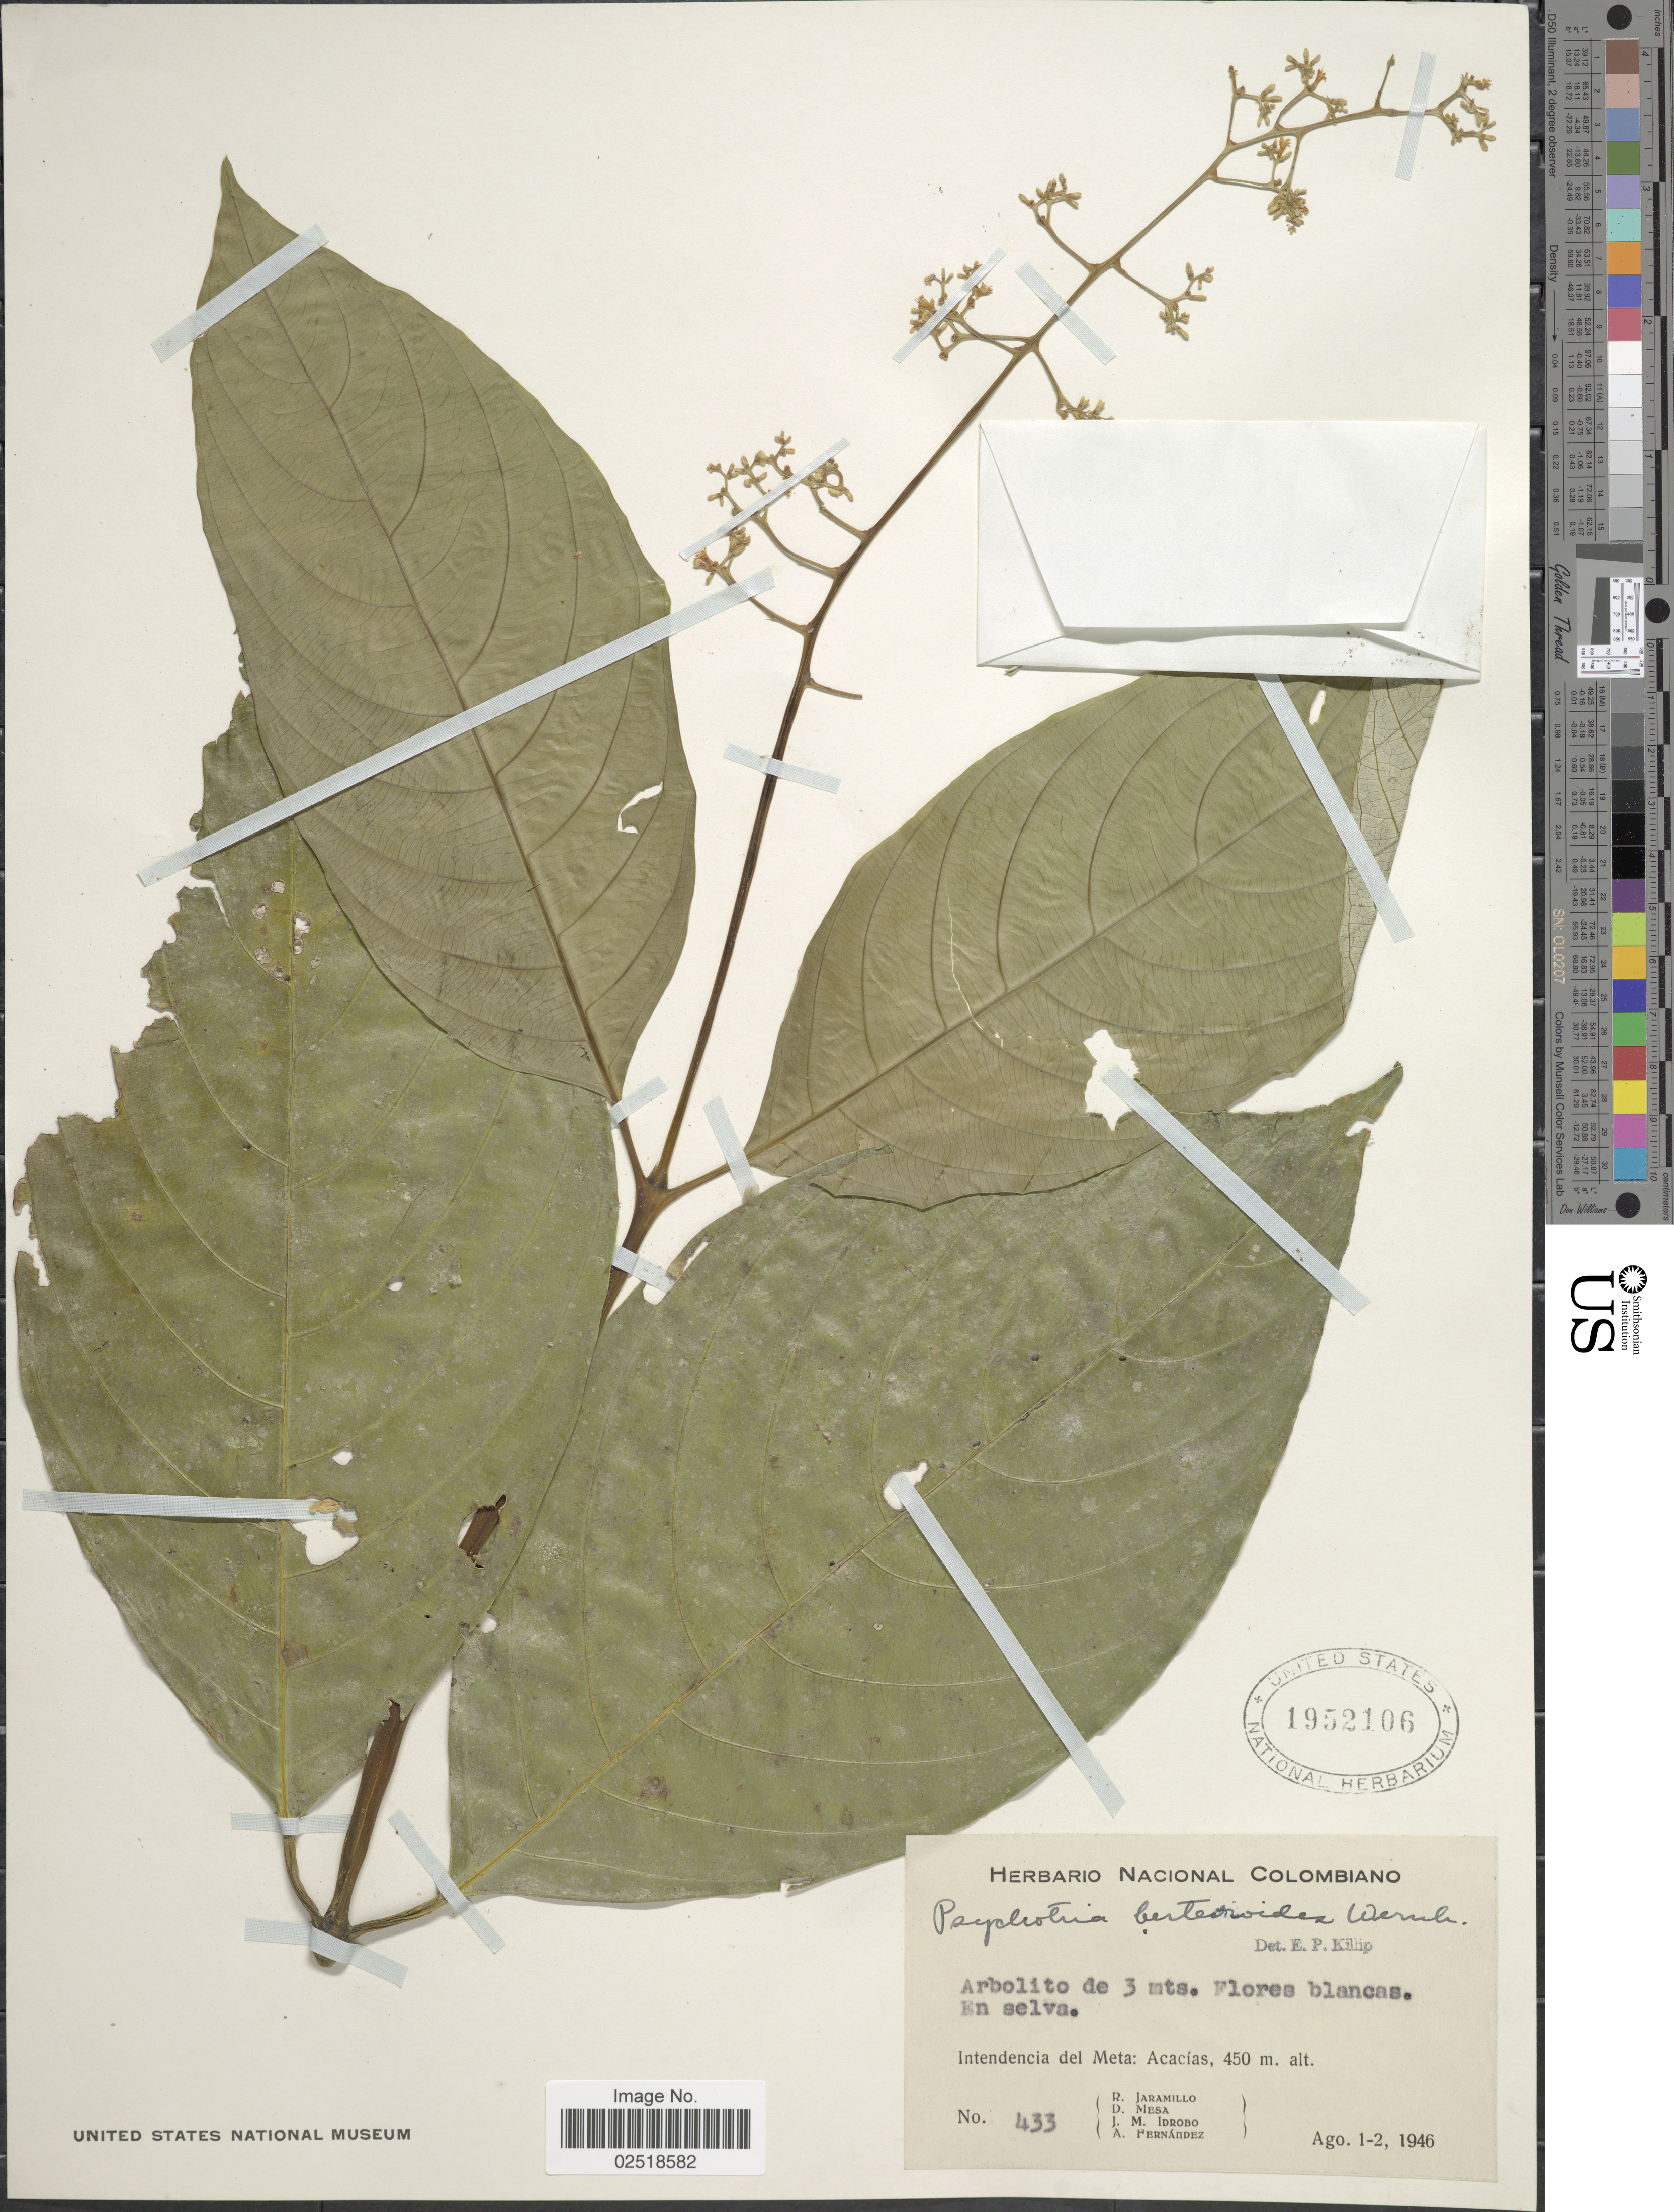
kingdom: Plantae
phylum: Tracheophyta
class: Magnoliopsida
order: Gentianales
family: Rubiaceae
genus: Psychotria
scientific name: Psychotria bertieroides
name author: Wernham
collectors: R. Jaramillo M., D. Mesa, J. M. Idrobo & A. Fernández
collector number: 433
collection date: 1946-08-01/1946-08-02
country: Colombia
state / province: Meta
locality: Intendencia del Meta: Acacías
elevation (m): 450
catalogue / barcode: US 1952106